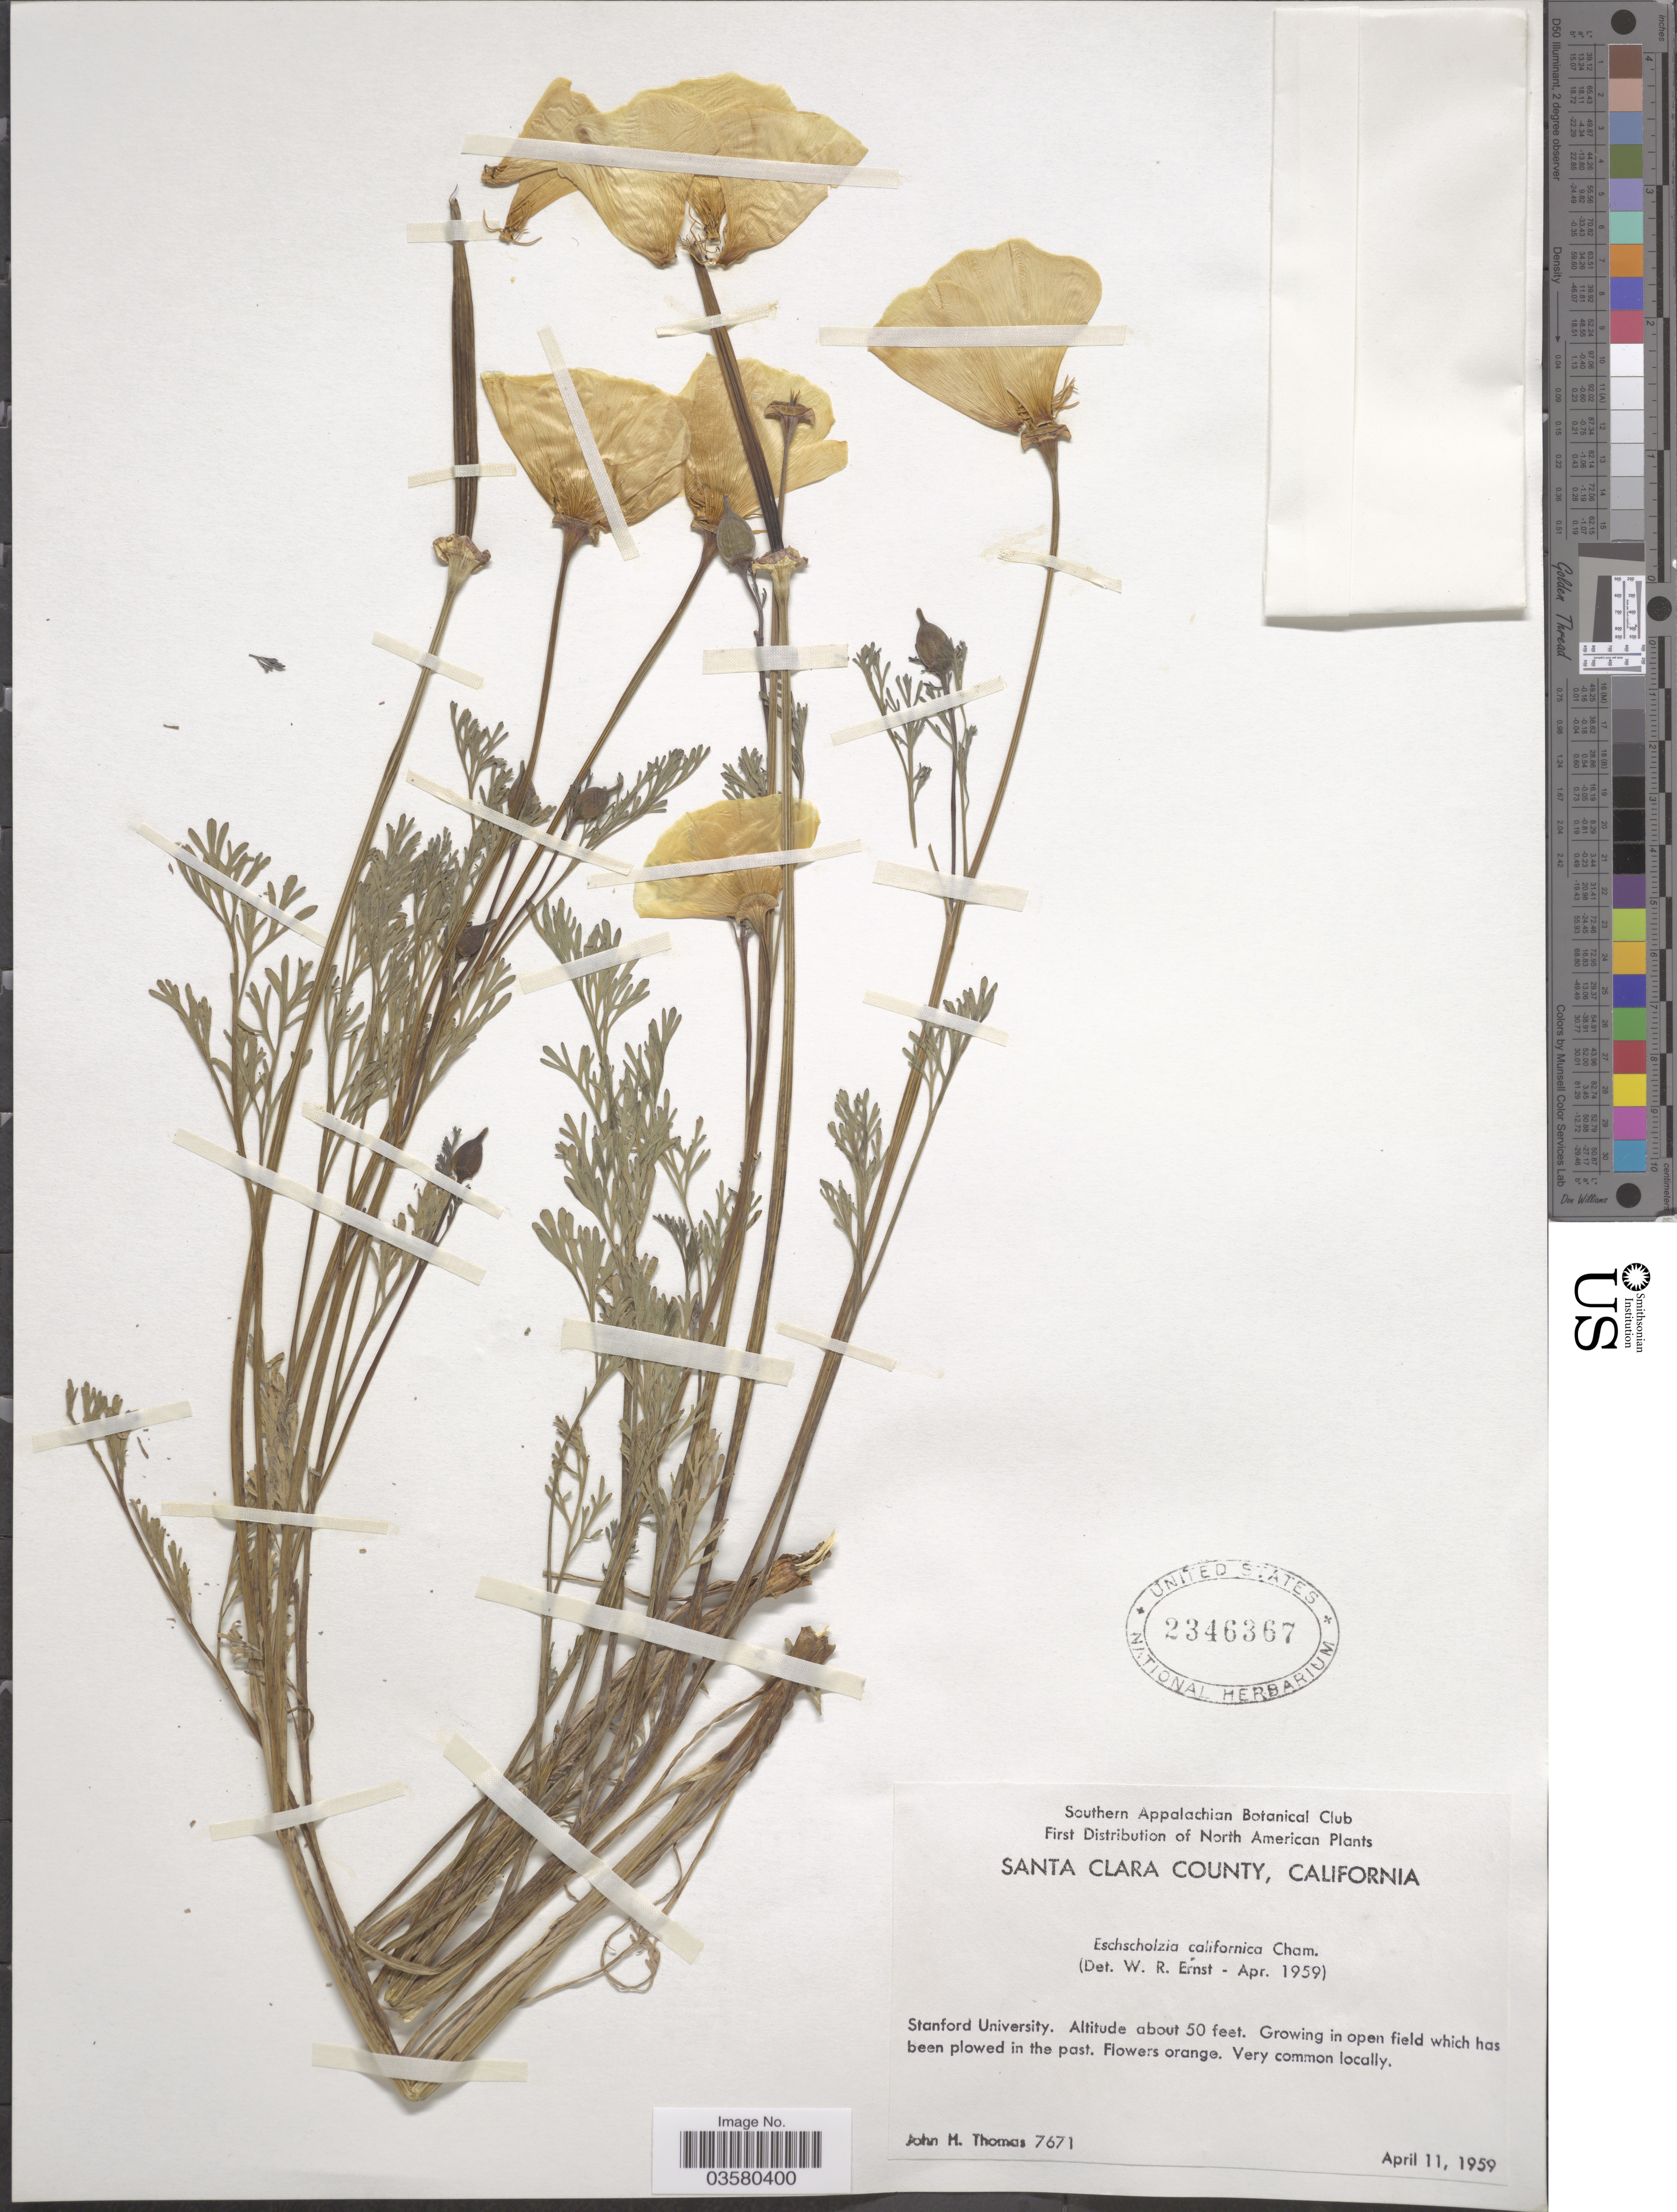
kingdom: Plantae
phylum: Tracheophyta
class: Magnoliopsida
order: Ranunculales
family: Papaveraceae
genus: Eschscholzia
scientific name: Eschscholzia californica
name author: Cham.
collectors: J. H. Thomas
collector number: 7671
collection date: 1959-04-11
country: United States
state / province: California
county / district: Santa Clara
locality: Santa Clara County. Stanford University.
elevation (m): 15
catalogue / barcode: US 2346367